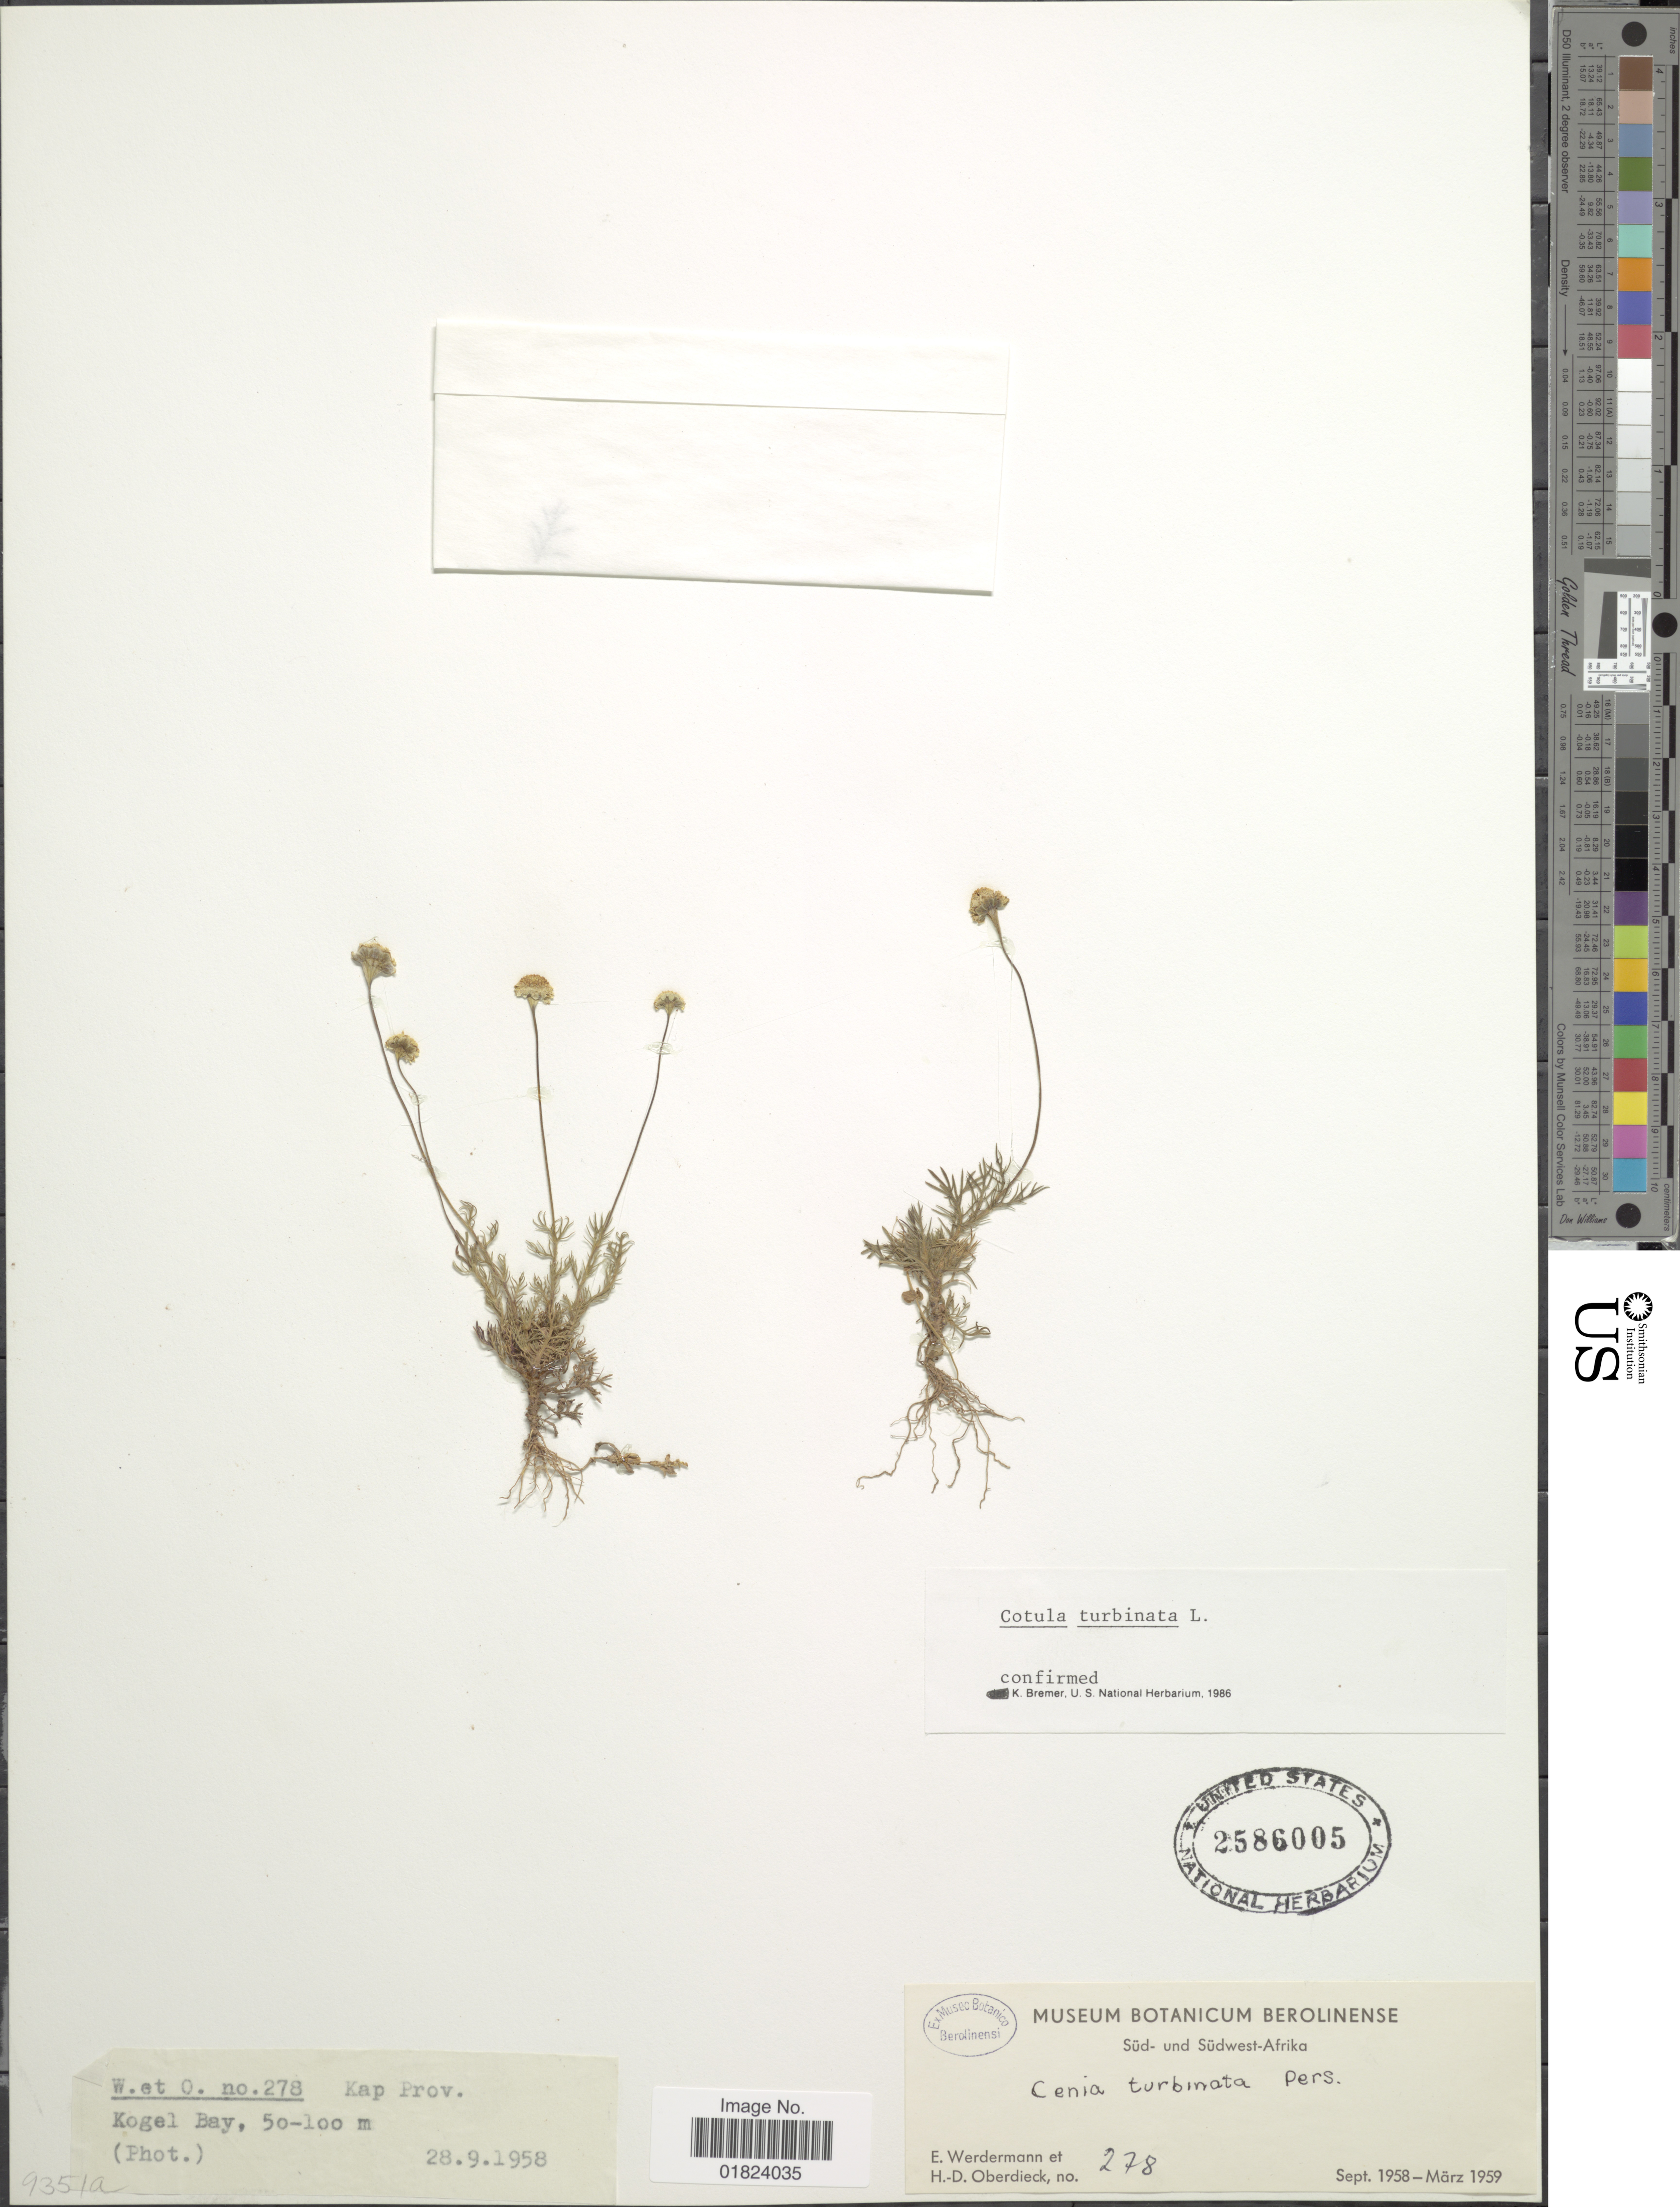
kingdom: Plantae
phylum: Tracheophyta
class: Magnoliopsida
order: Asterales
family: Asteraceae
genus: Cotula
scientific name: Cotula turbinata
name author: L.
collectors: E. Werdermann & H. Oberdieck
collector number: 278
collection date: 1958-09-28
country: South Africa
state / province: Western Cape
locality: Kogel Bay, Süd- und Südwest-Afrika.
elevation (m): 50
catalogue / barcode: US 2586005